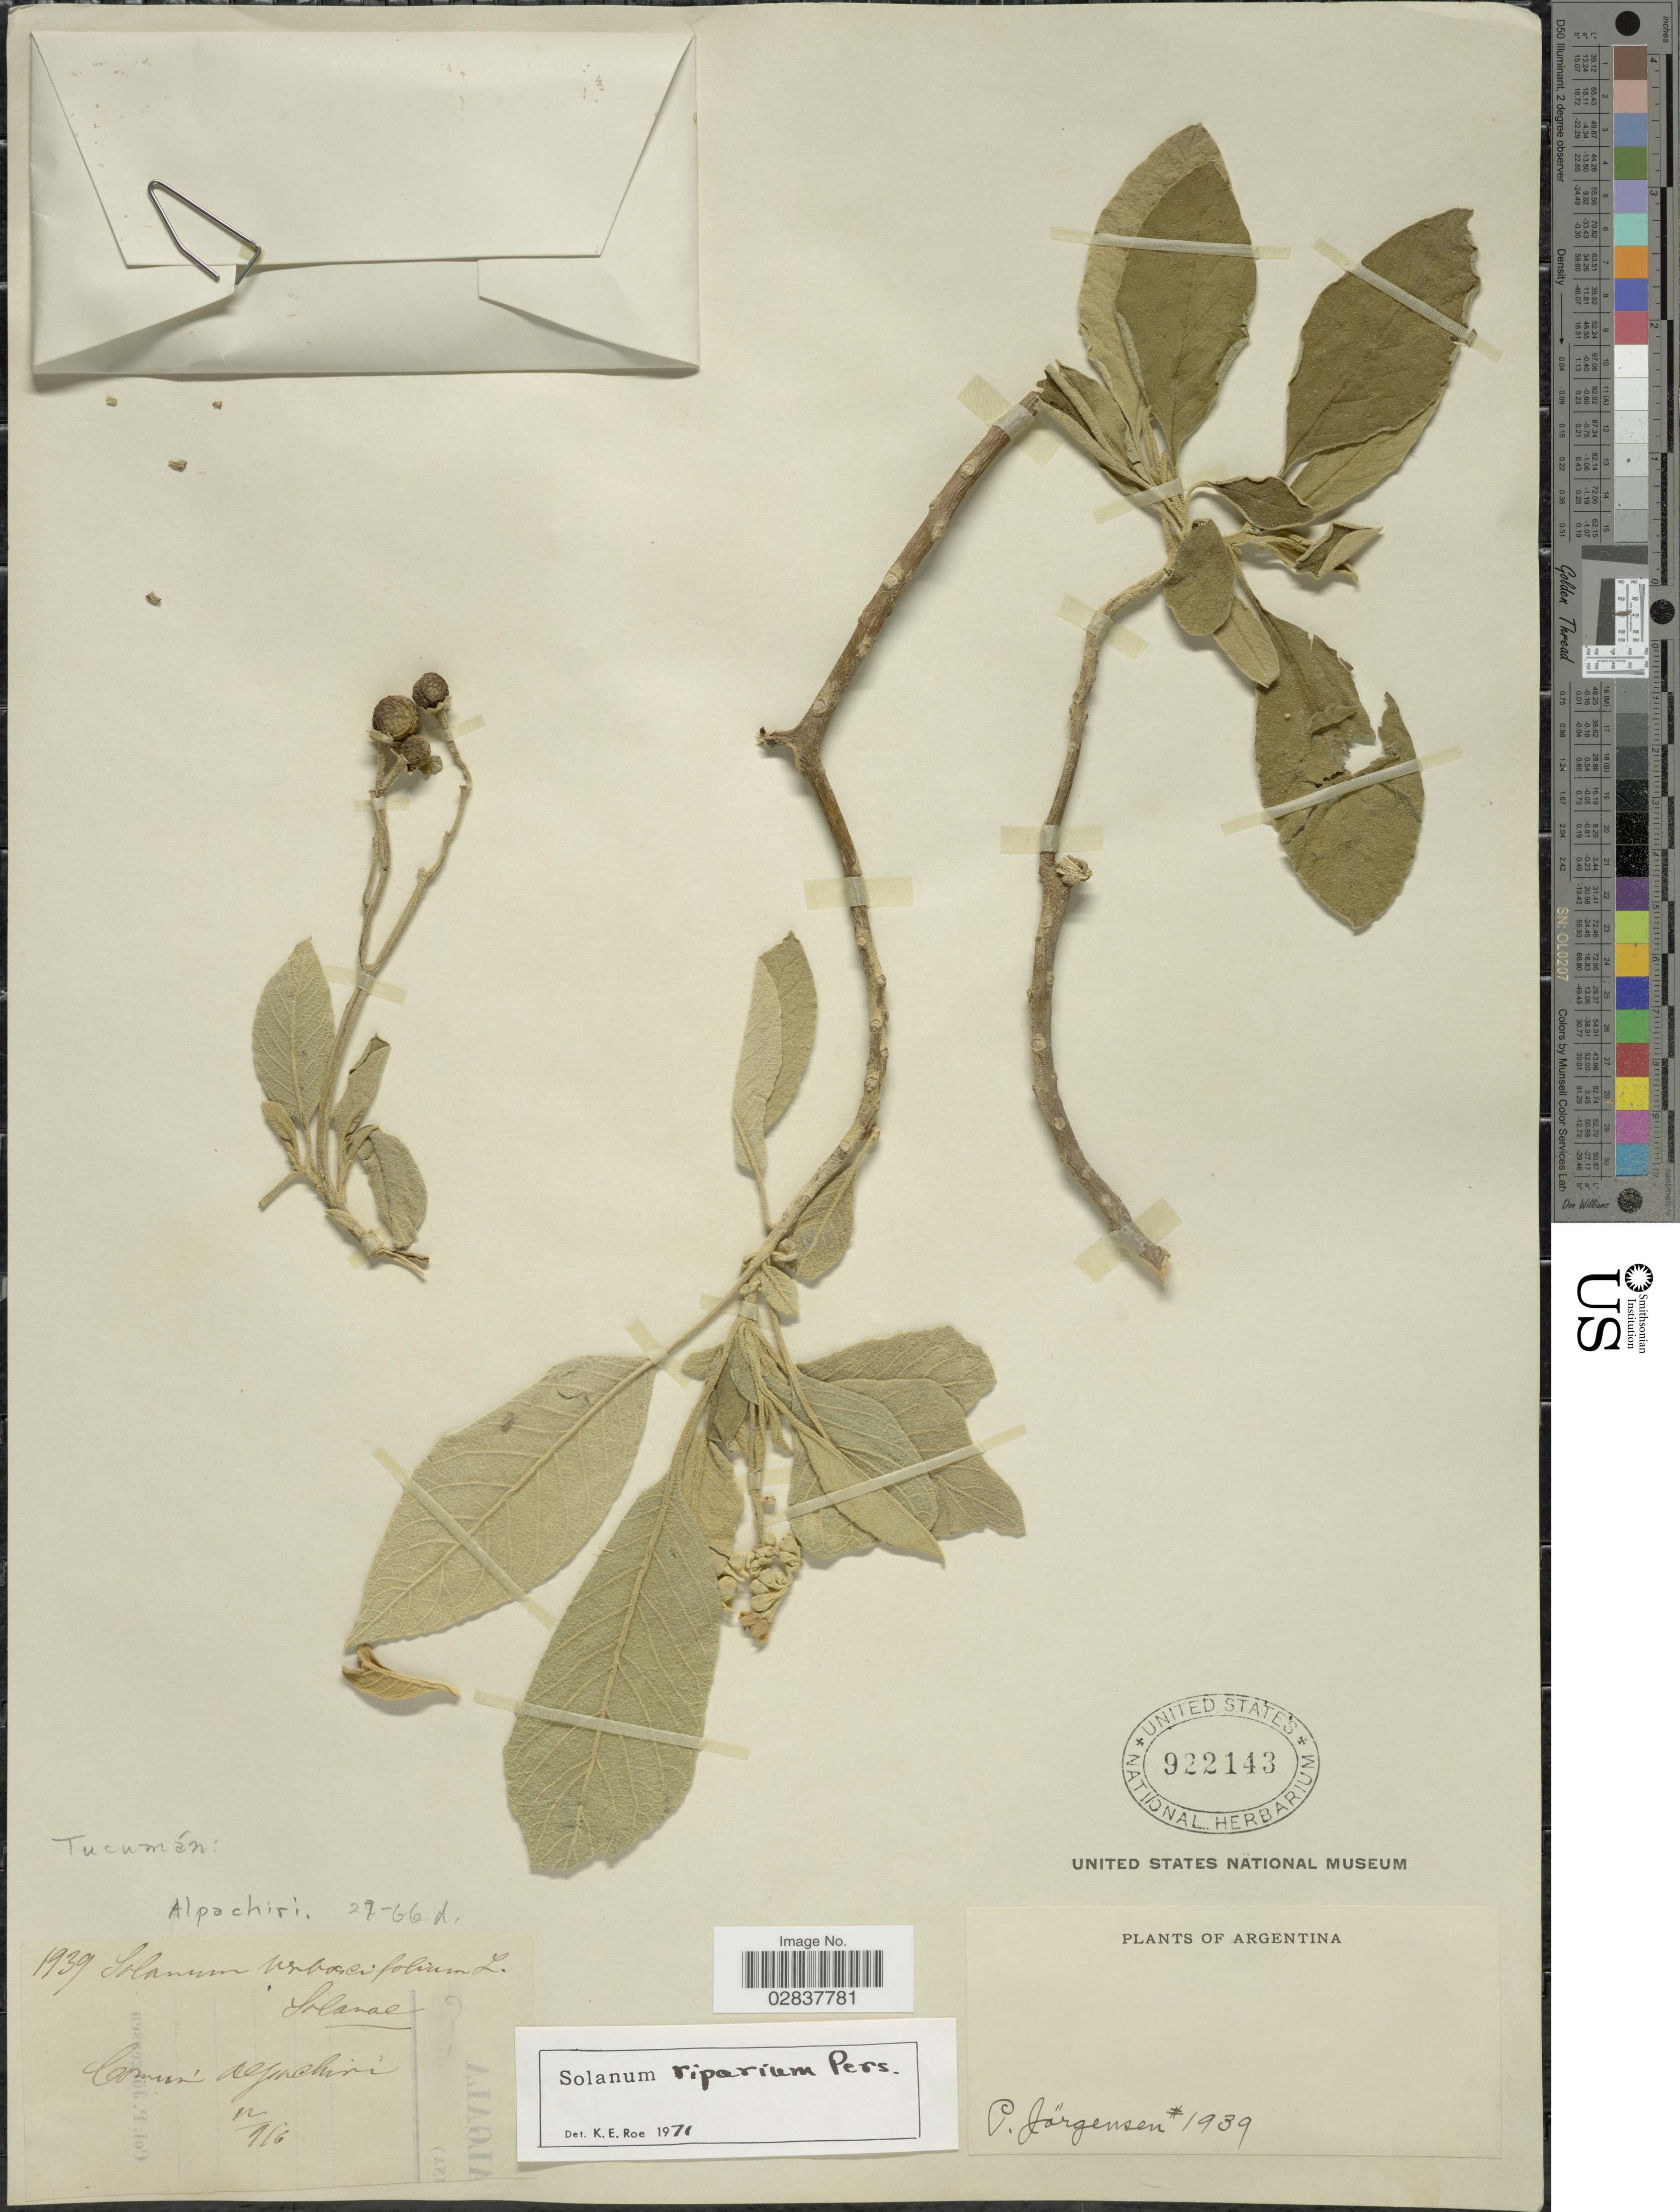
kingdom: Plantae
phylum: Tracheophyta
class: Magnoliopsida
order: Solanales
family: Solanaceae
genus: Solanum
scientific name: Solanum riparium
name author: Pers.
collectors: P. Jörgensen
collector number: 1939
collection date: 1916-12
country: Argentina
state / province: Tucuman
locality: Alpachiri.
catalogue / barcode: US 922143